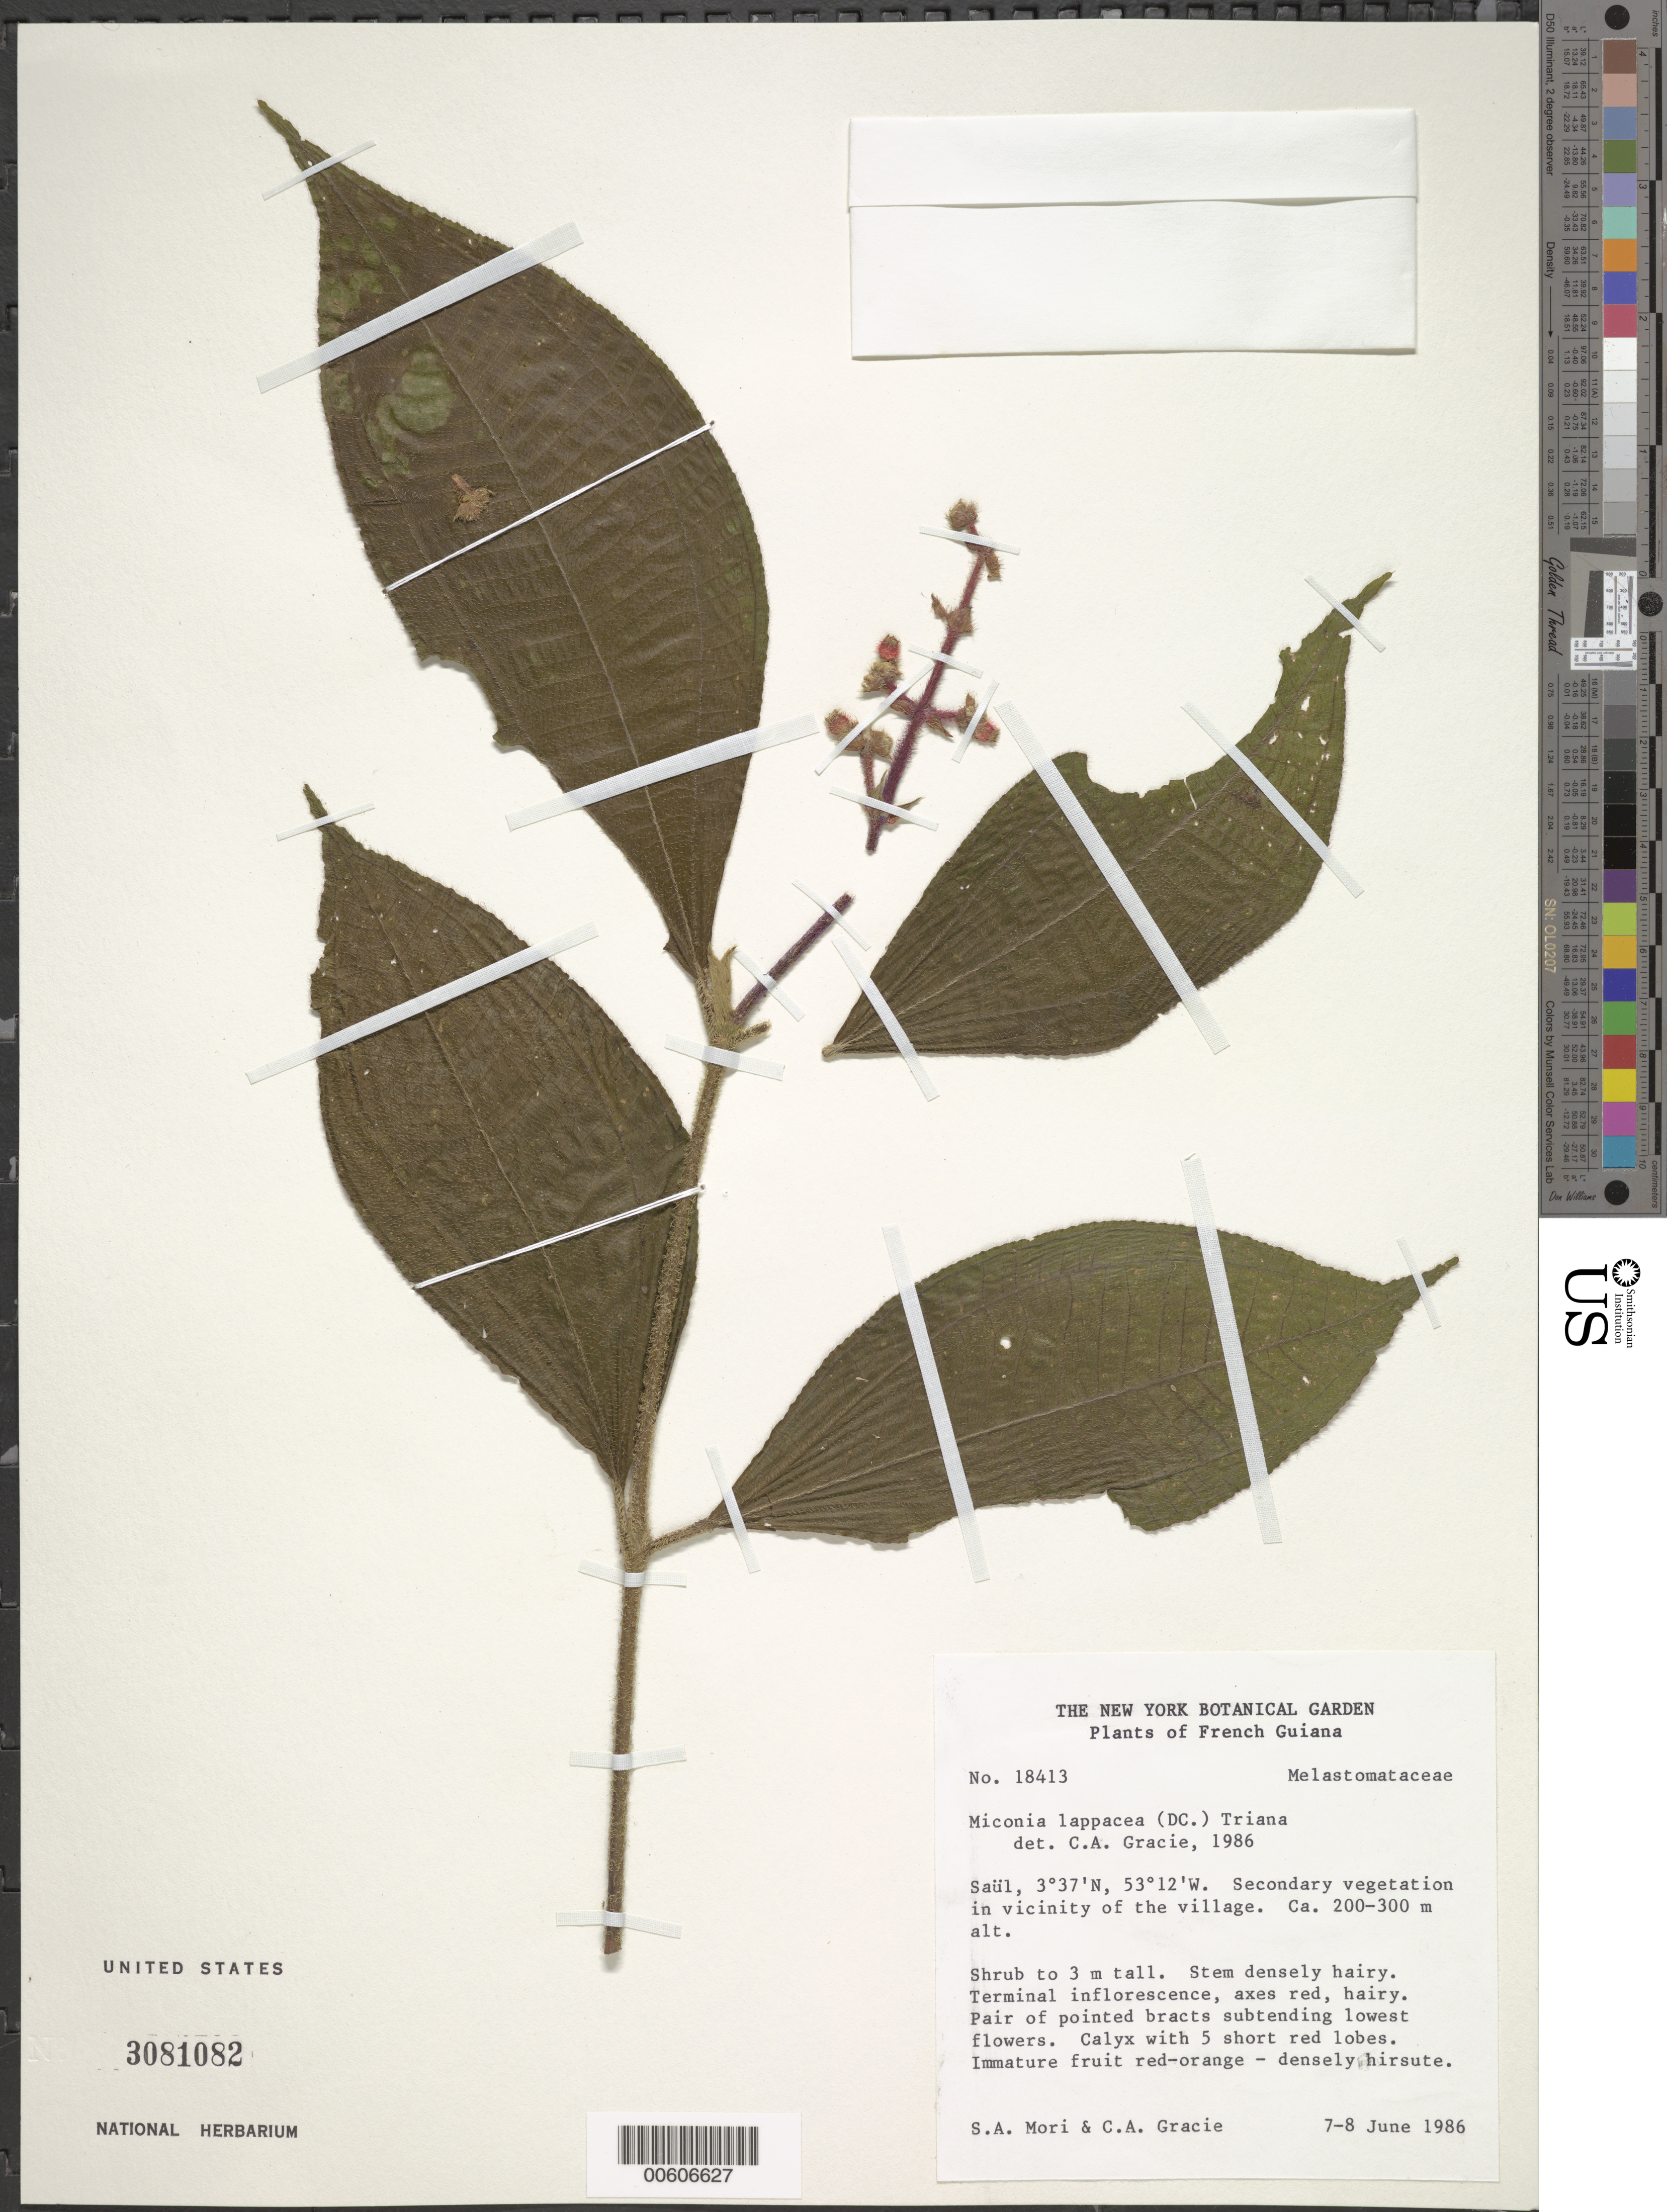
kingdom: Plantae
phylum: Tracheophyta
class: Magnoliopsida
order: Myrtales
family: Melastomataceae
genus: Miconia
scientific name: Miconia lappacea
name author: (DC.) Triana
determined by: Gracie, Carol A.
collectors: S. Mori & C. A. Gracie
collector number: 18413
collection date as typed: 7-Jun-86 to 8-Jun-86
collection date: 1986-06-07/1986-06-08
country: French Guiana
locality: Saül, vic of village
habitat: Secondary vegetation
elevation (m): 200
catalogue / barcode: US 3081082